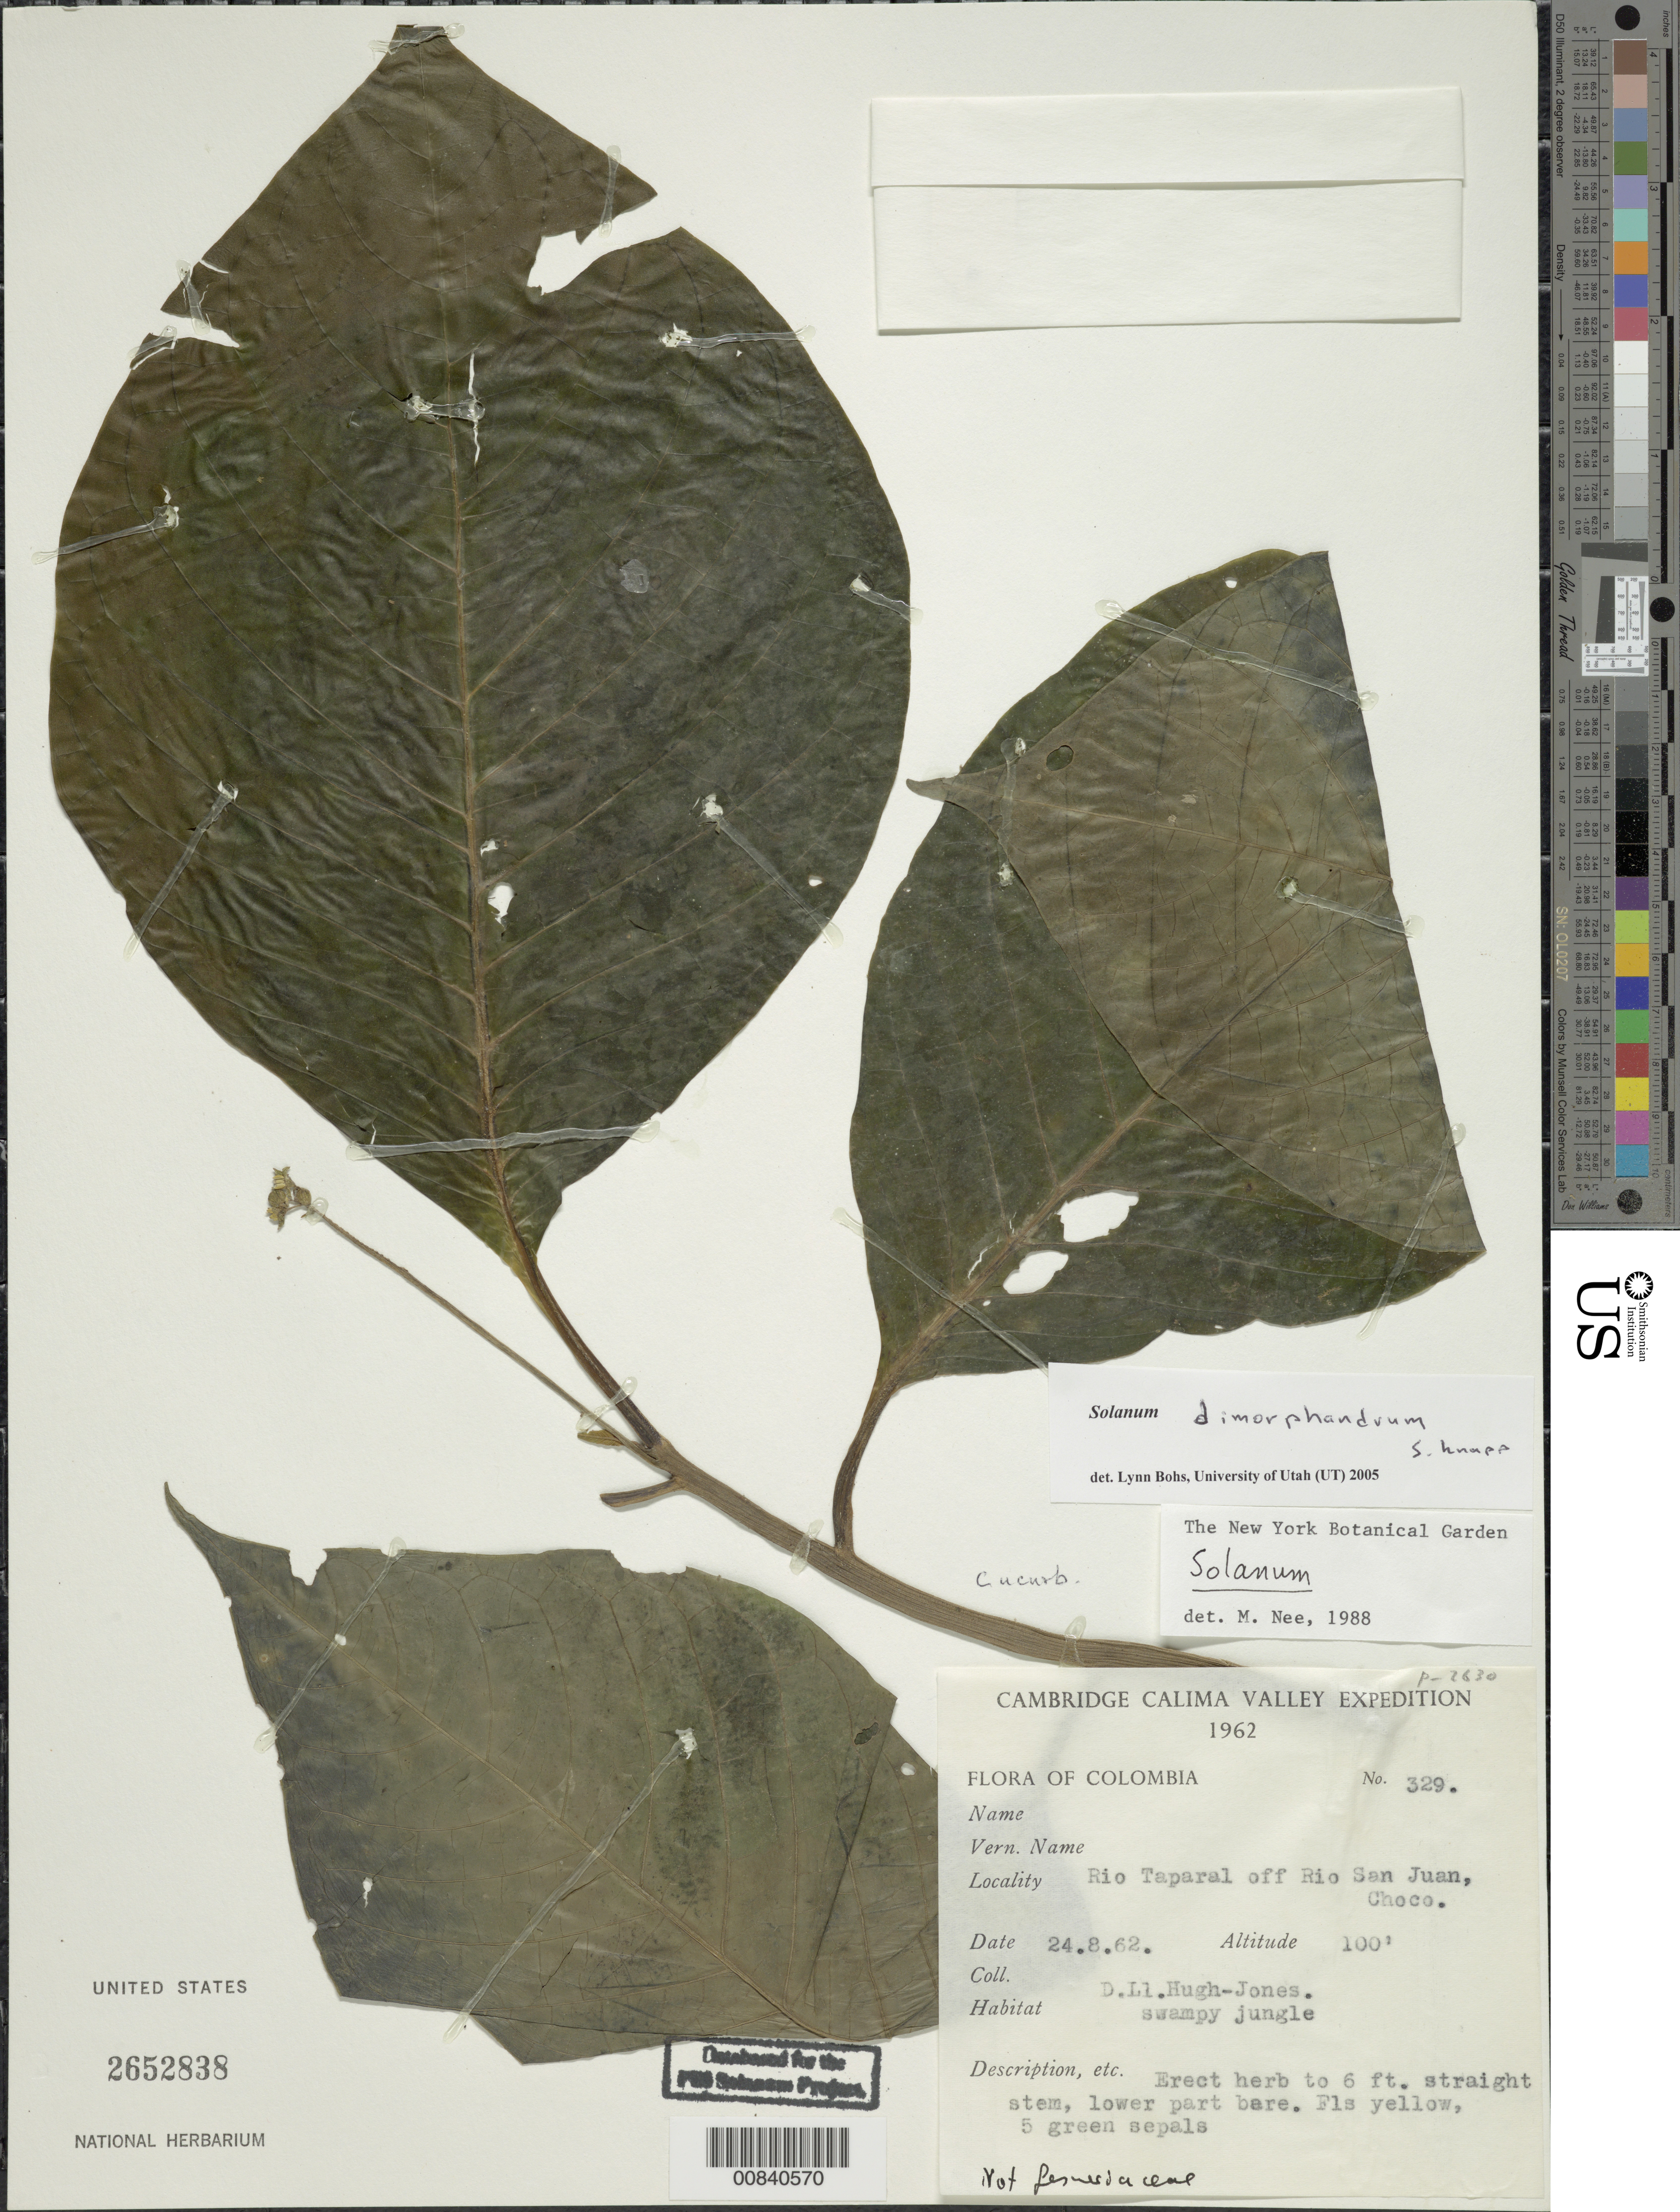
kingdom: Plantae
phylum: Tracheophyta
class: Magnoliopsida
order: Solanales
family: Solanaceae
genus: Solanum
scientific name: Solanum dimorphandrum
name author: S. Knapp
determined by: Bohs, L. A.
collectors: D. Hugh-Jones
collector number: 329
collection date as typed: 24 Aug 1962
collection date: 1962-08-24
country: Colombia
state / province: Chocó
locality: Rio Rapapal off Rio San Juan.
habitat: Swampy jungle.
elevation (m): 30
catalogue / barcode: US 2652838